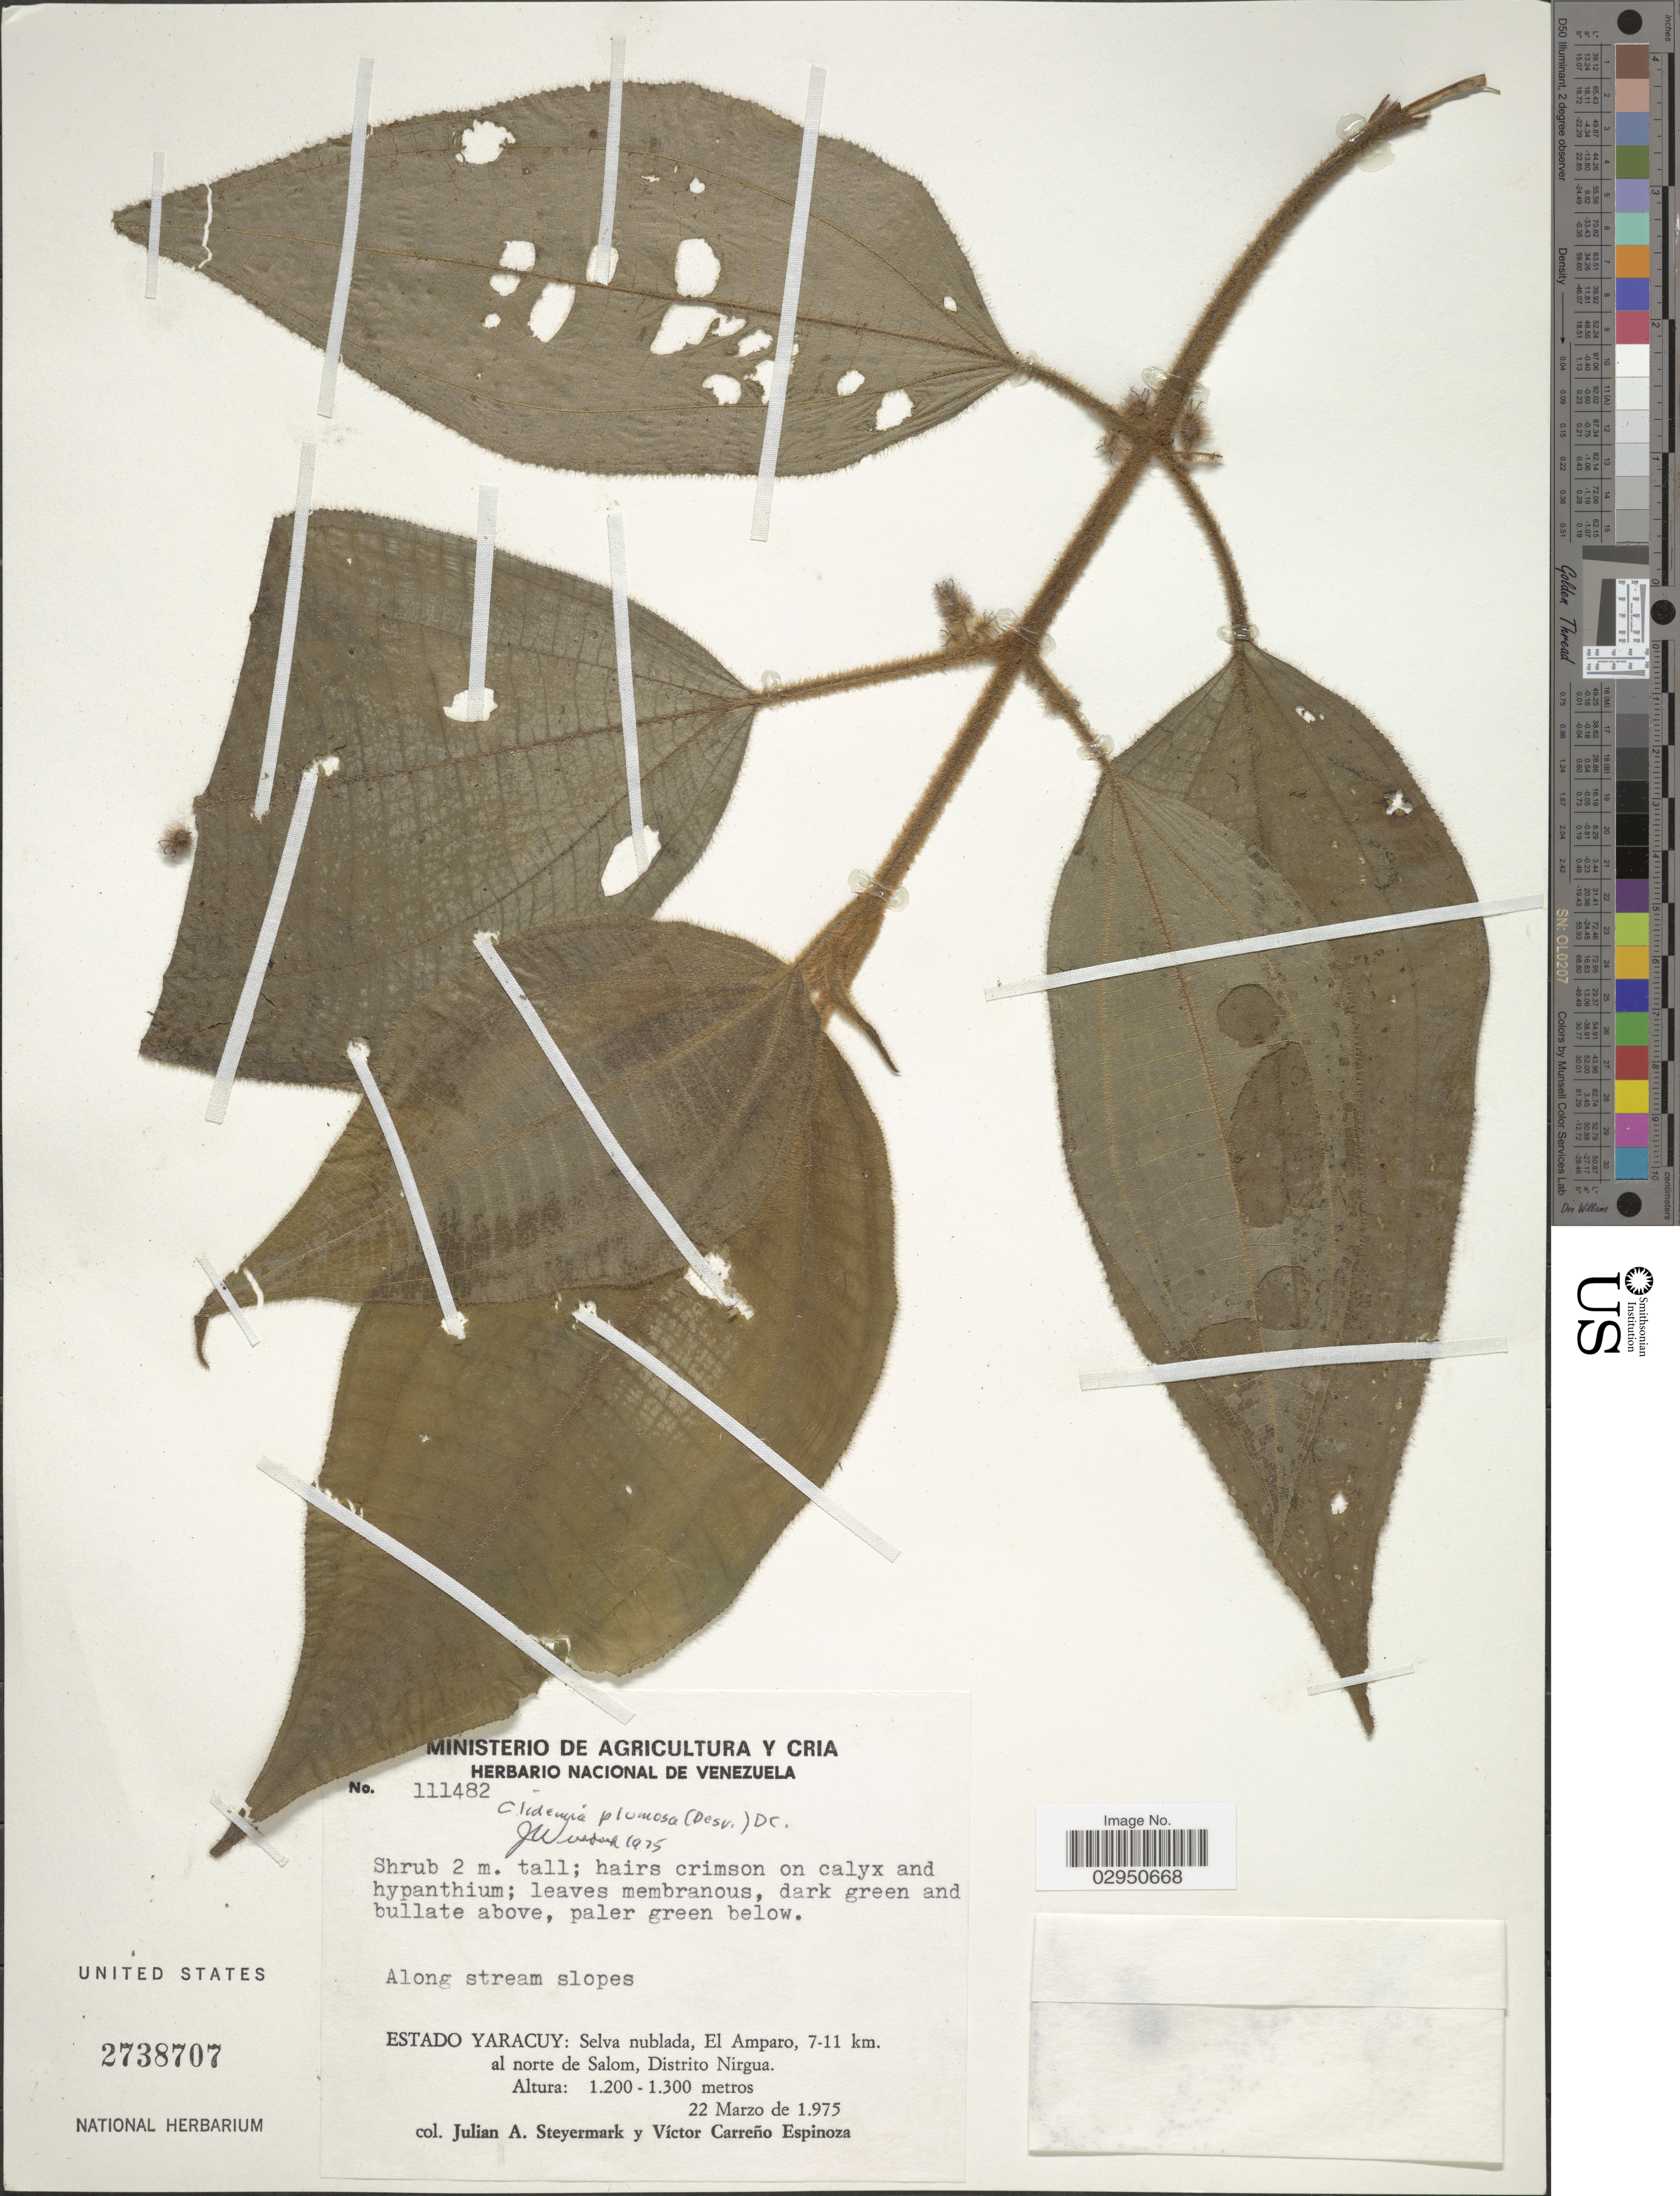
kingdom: Plantae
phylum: Tracheophyta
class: Magnoliopsida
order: Myrtales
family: Melastomataceae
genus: Clidemia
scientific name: Clidemia plumosa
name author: DC.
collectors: J. Steyermark & V. Espinoza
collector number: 111482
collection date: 1975-03-22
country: Venezuela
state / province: Yaracuy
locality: Selva nublada, El Amparo, 7-11 km. al norte de Salom, Distrito Nirgua.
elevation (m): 1200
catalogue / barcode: US 2738707